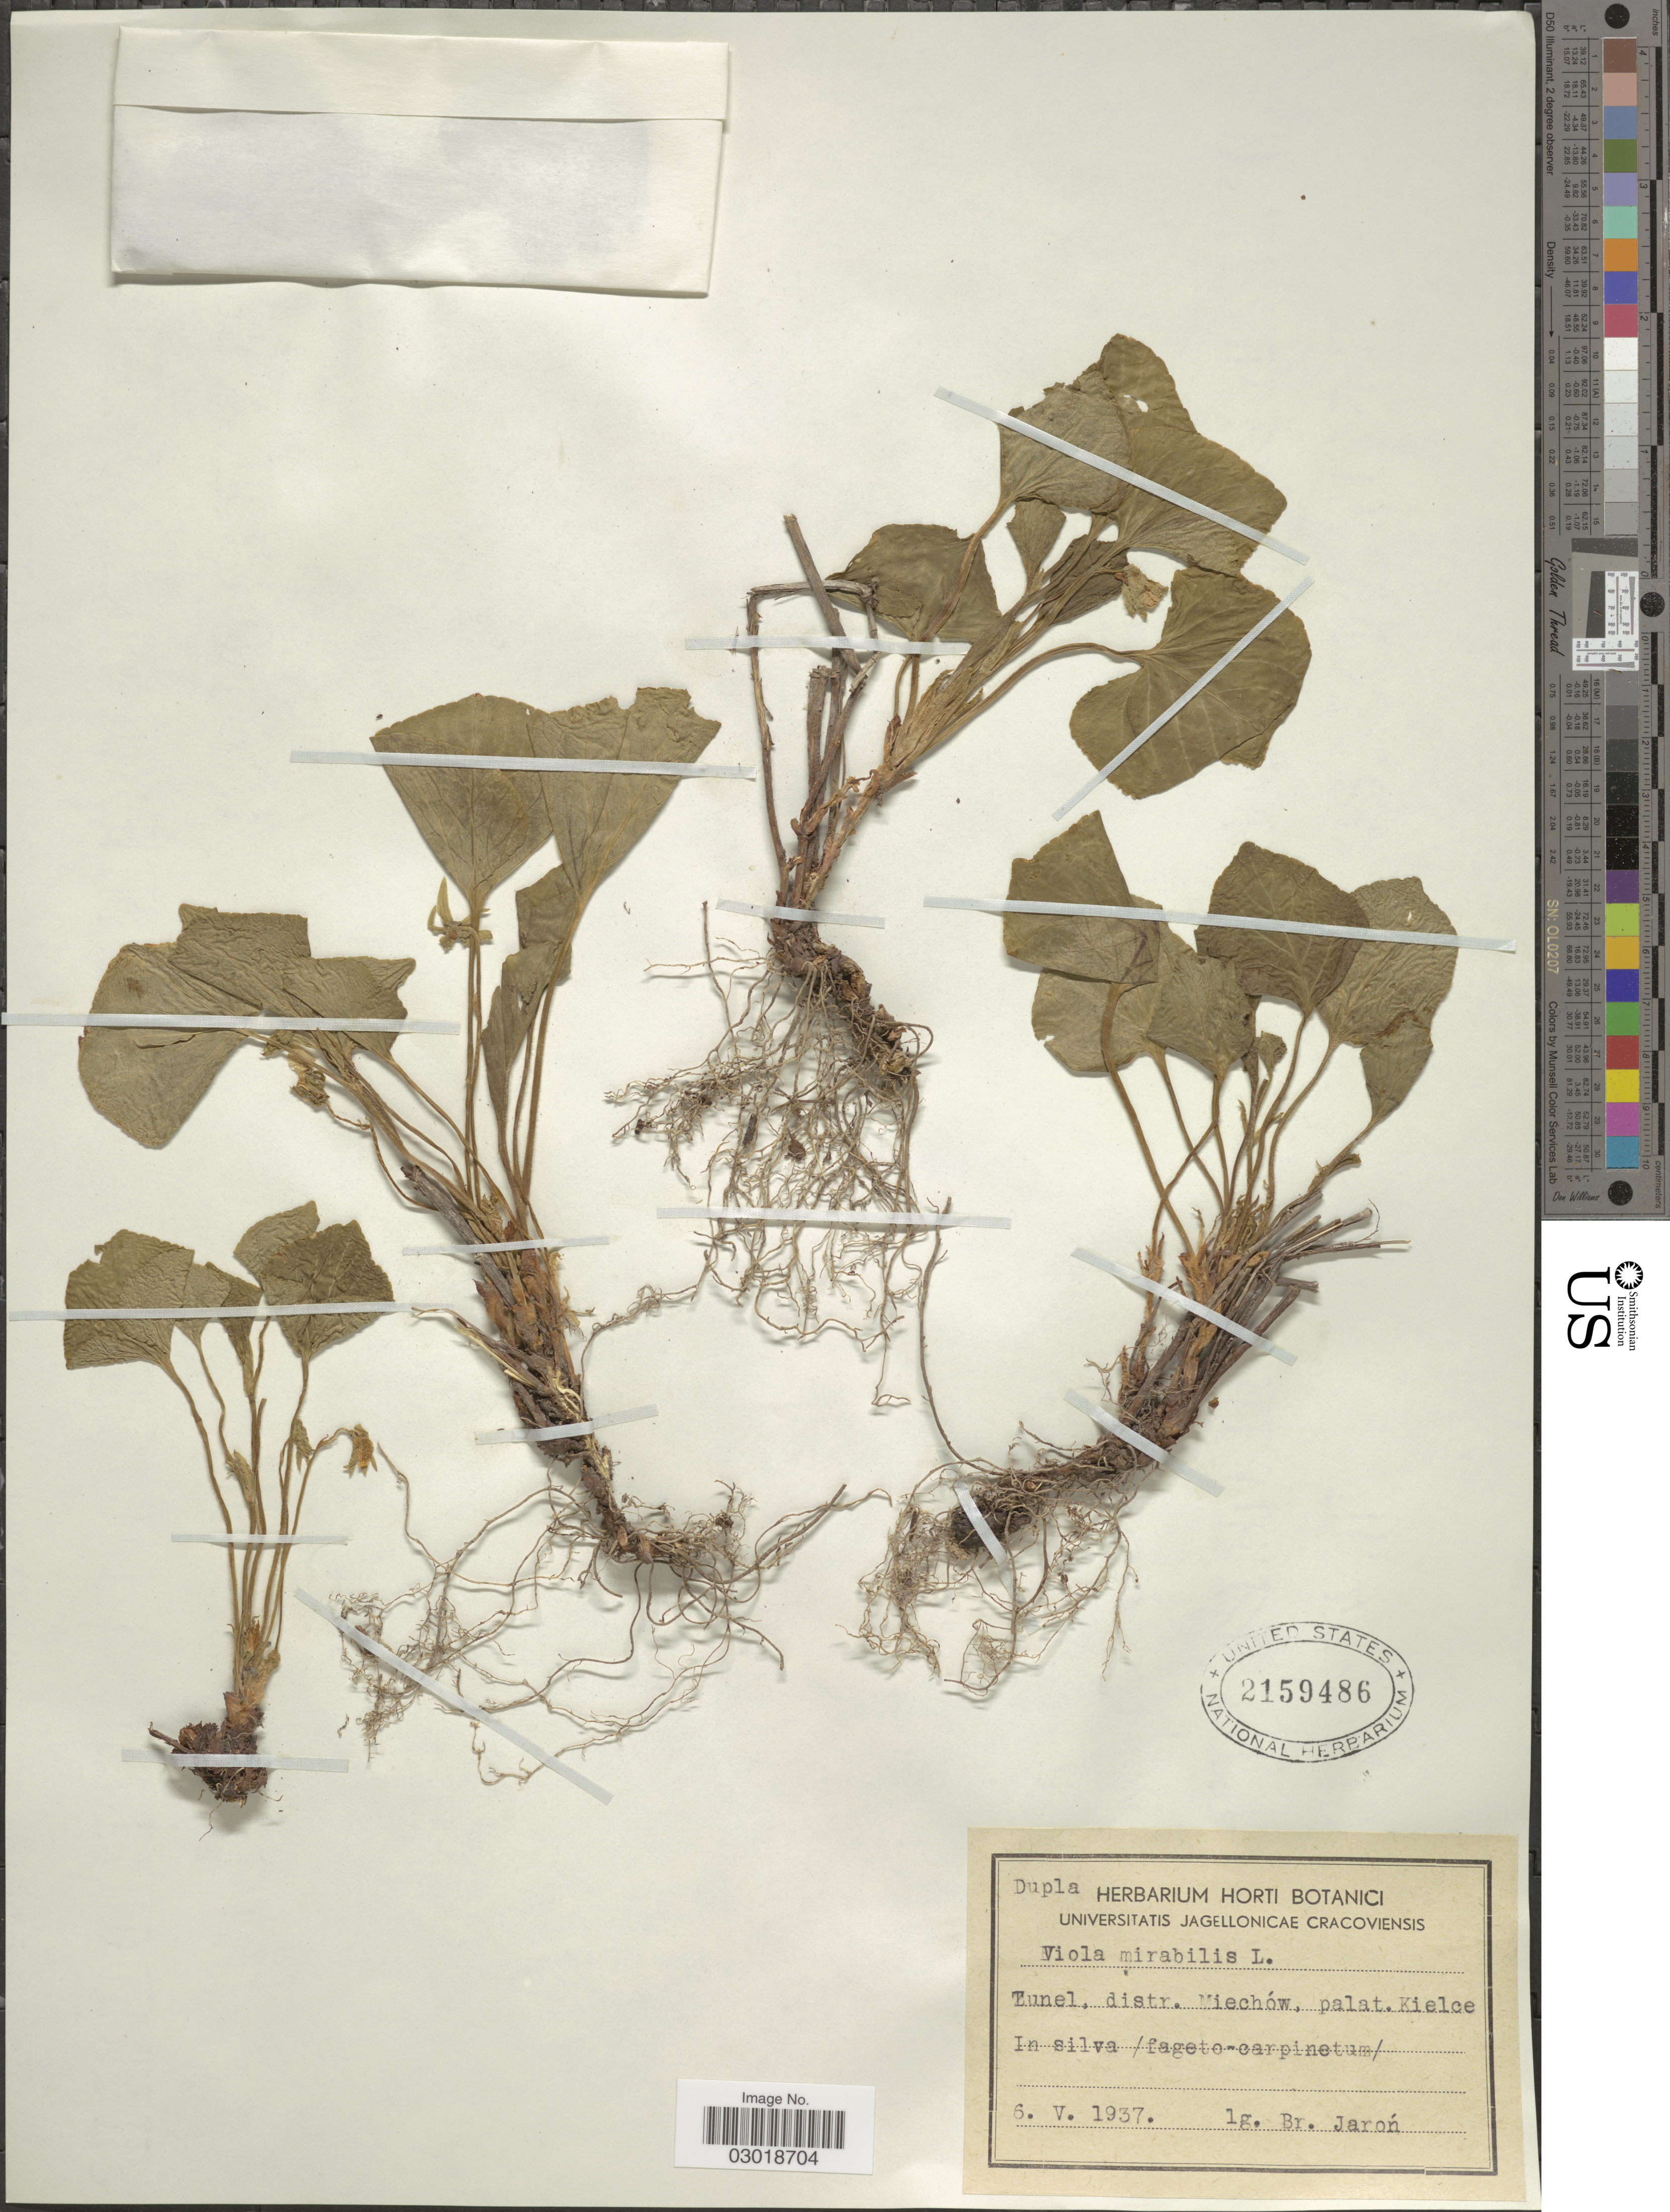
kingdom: Plantae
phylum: Tracheophyta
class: Magnoliopsida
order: Malpighiales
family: Violaceae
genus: Viola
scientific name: Viola mirabilis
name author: L.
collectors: B. Jaron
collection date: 1937-05-06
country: Poland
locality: Tunel, distr. Miechów, palat. Kielce. In silva / fageto - carpinetum.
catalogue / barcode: US 2159486